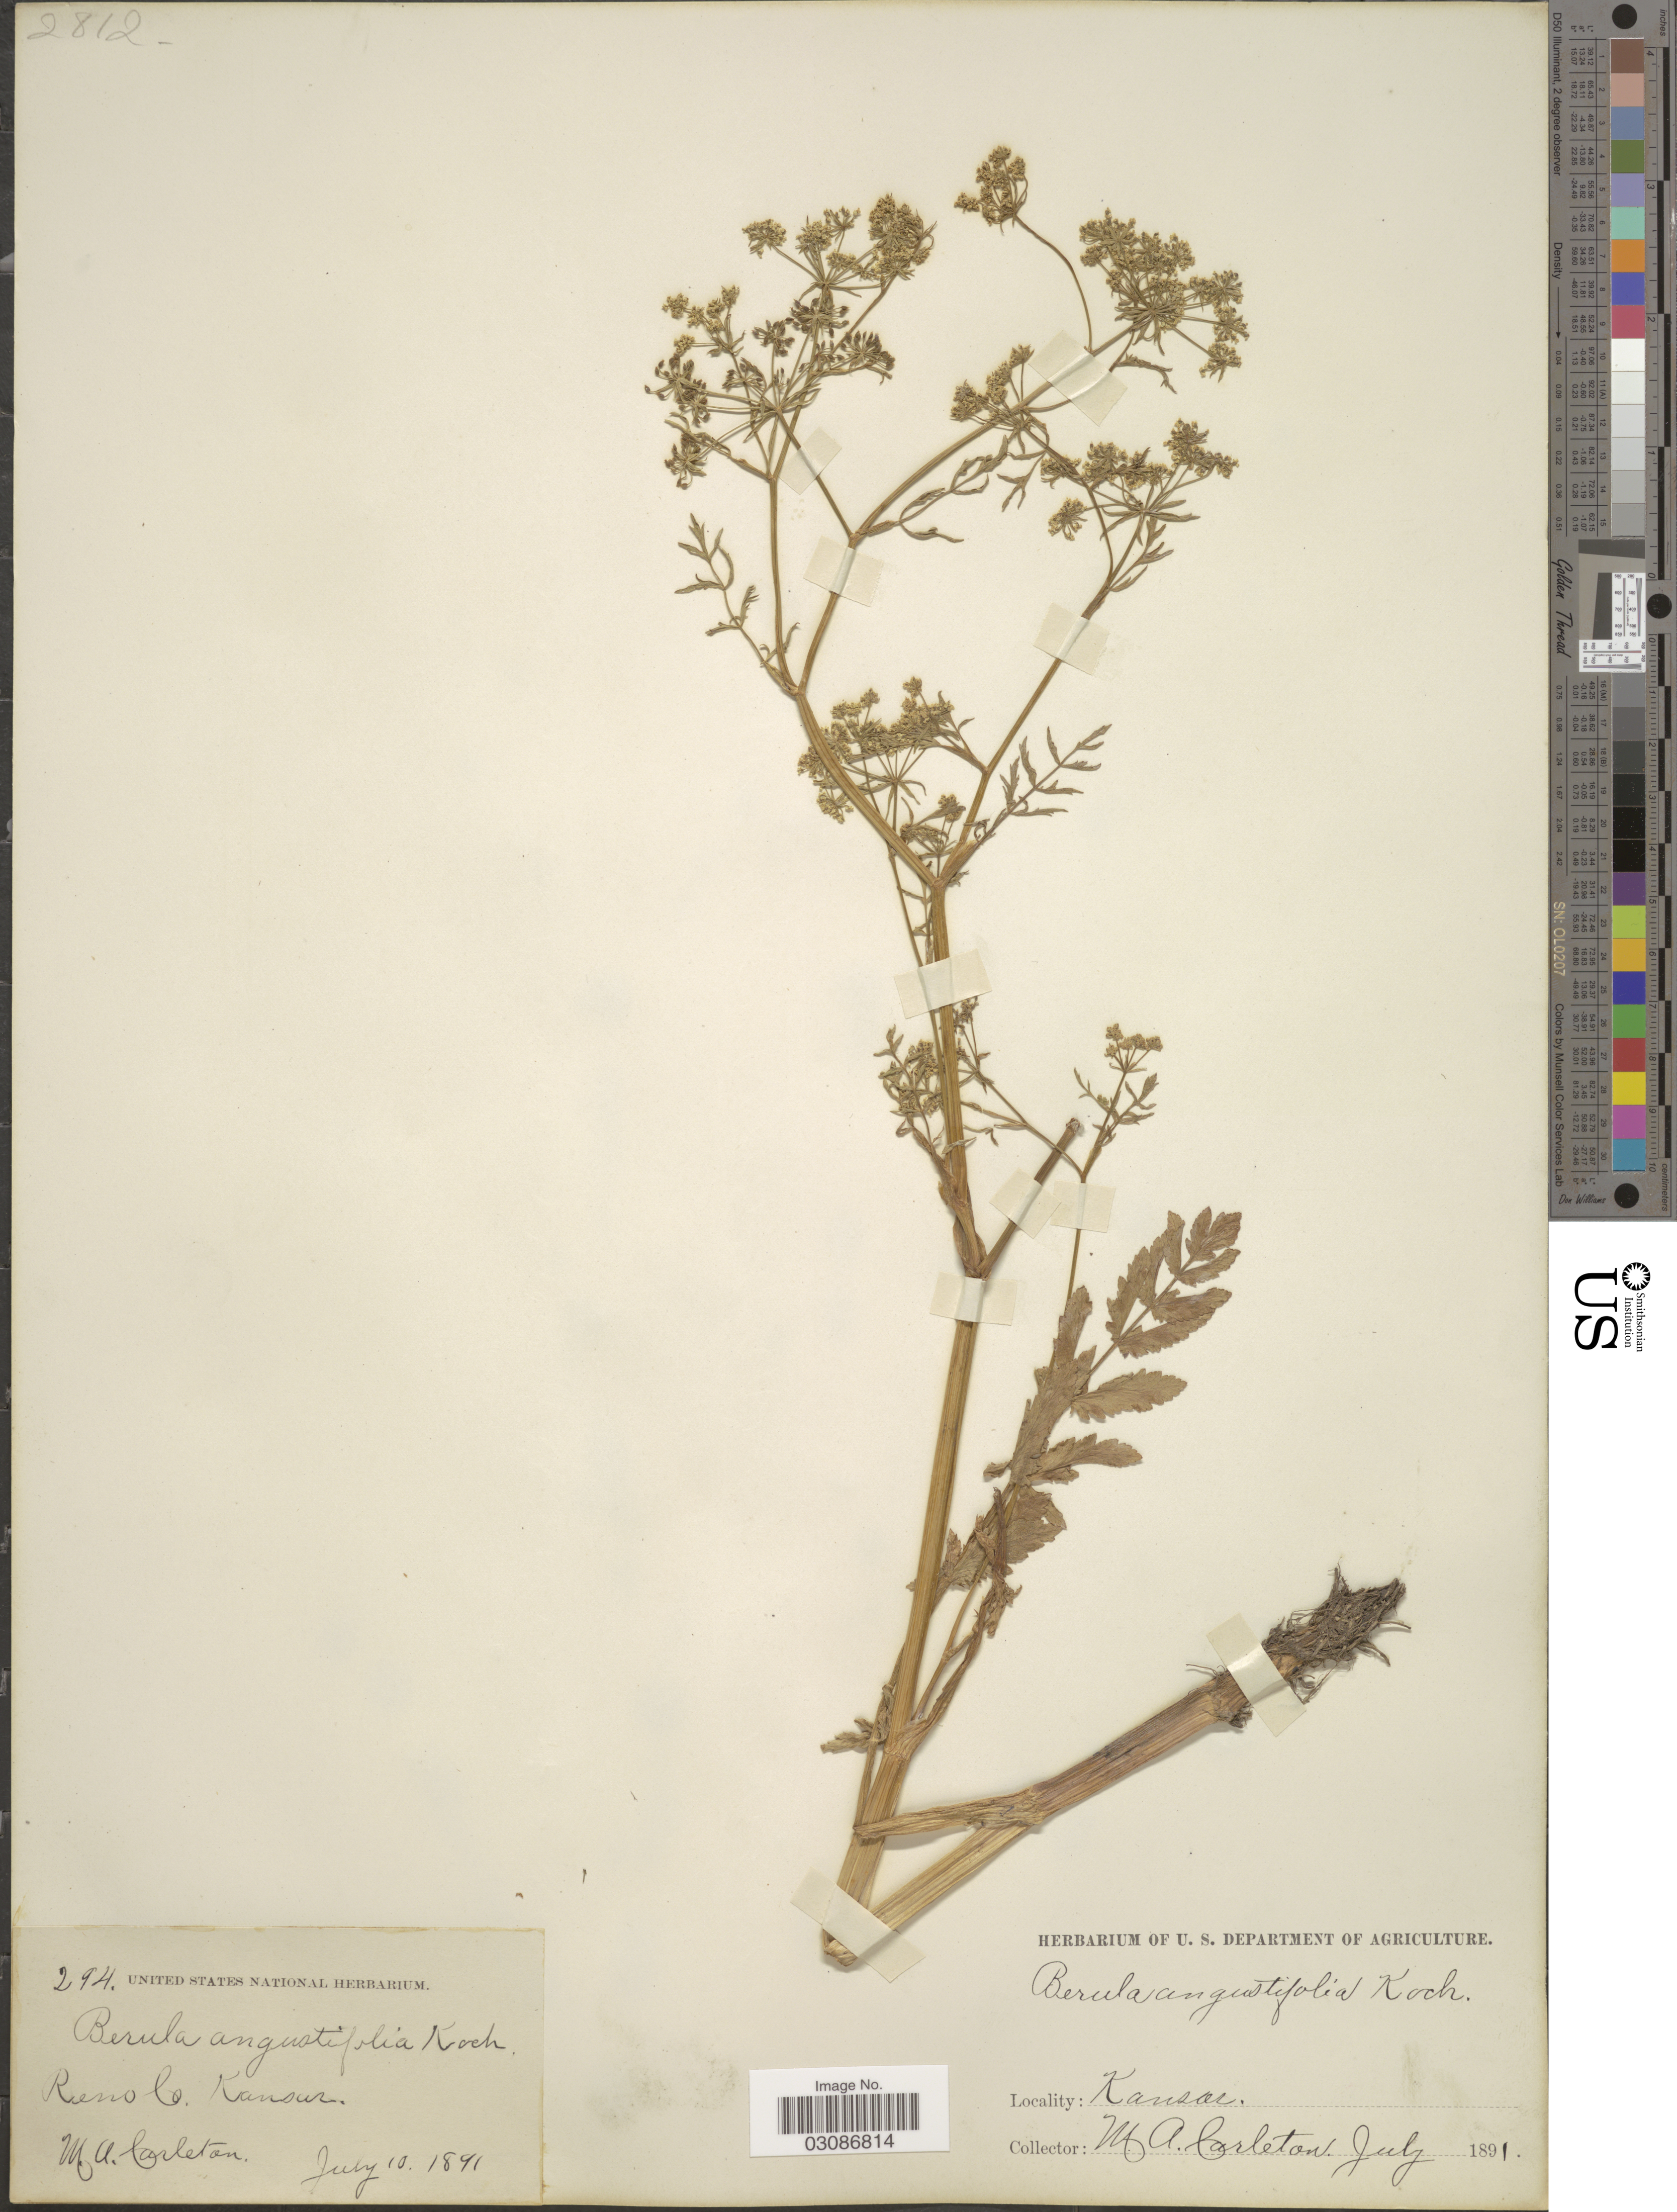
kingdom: Plantae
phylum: Tracheophyta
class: Magnoliopsida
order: Apiales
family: Apiaceae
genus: Berula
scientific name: Berula erecta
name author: (Huds.) Coville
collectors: M. A. Carleton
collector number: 294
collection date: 1891-07-10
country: United States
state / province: Kansas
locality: Reno Co.